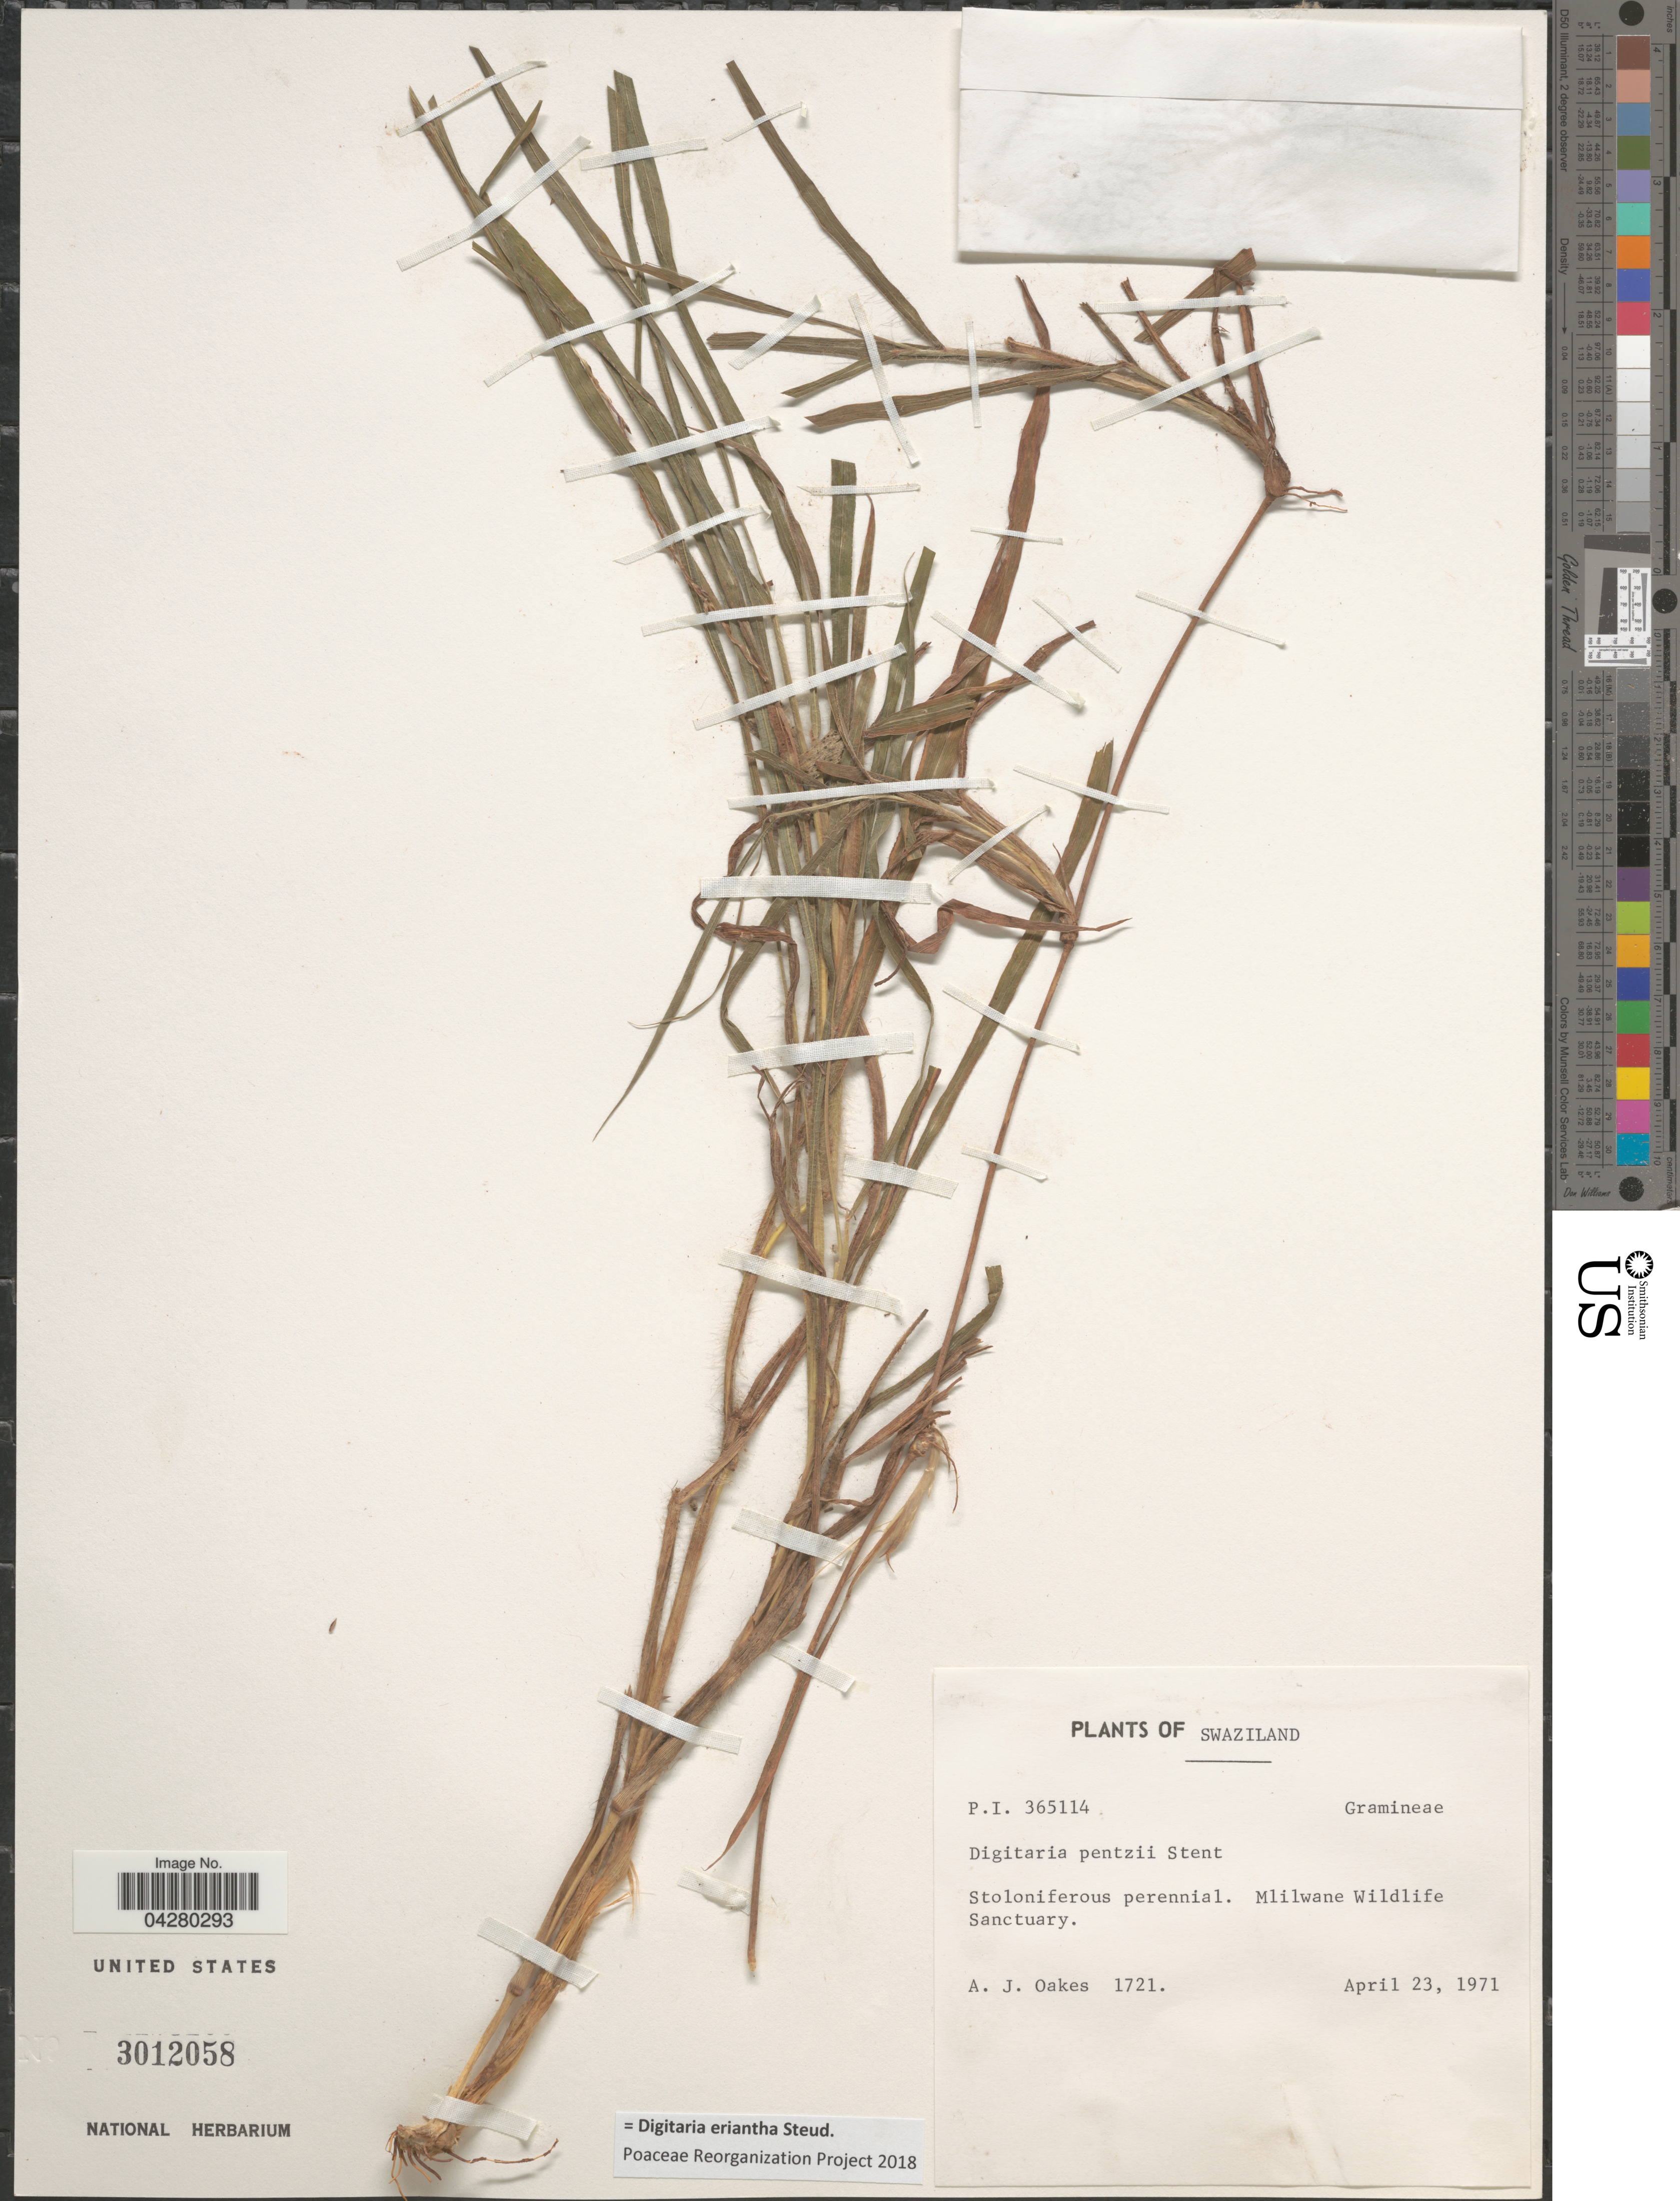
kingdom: Plantae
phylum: Tracheophyta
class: Liliopsida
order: Poales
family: Poaceae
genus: Digitaria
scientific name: Digitaria eriantha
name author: Steud.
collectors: A. Oakes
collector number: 1721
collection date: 1971-04-23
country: Eswatini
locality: Mlilwane Wildlife Sanctuary.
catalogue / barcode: US 3012058